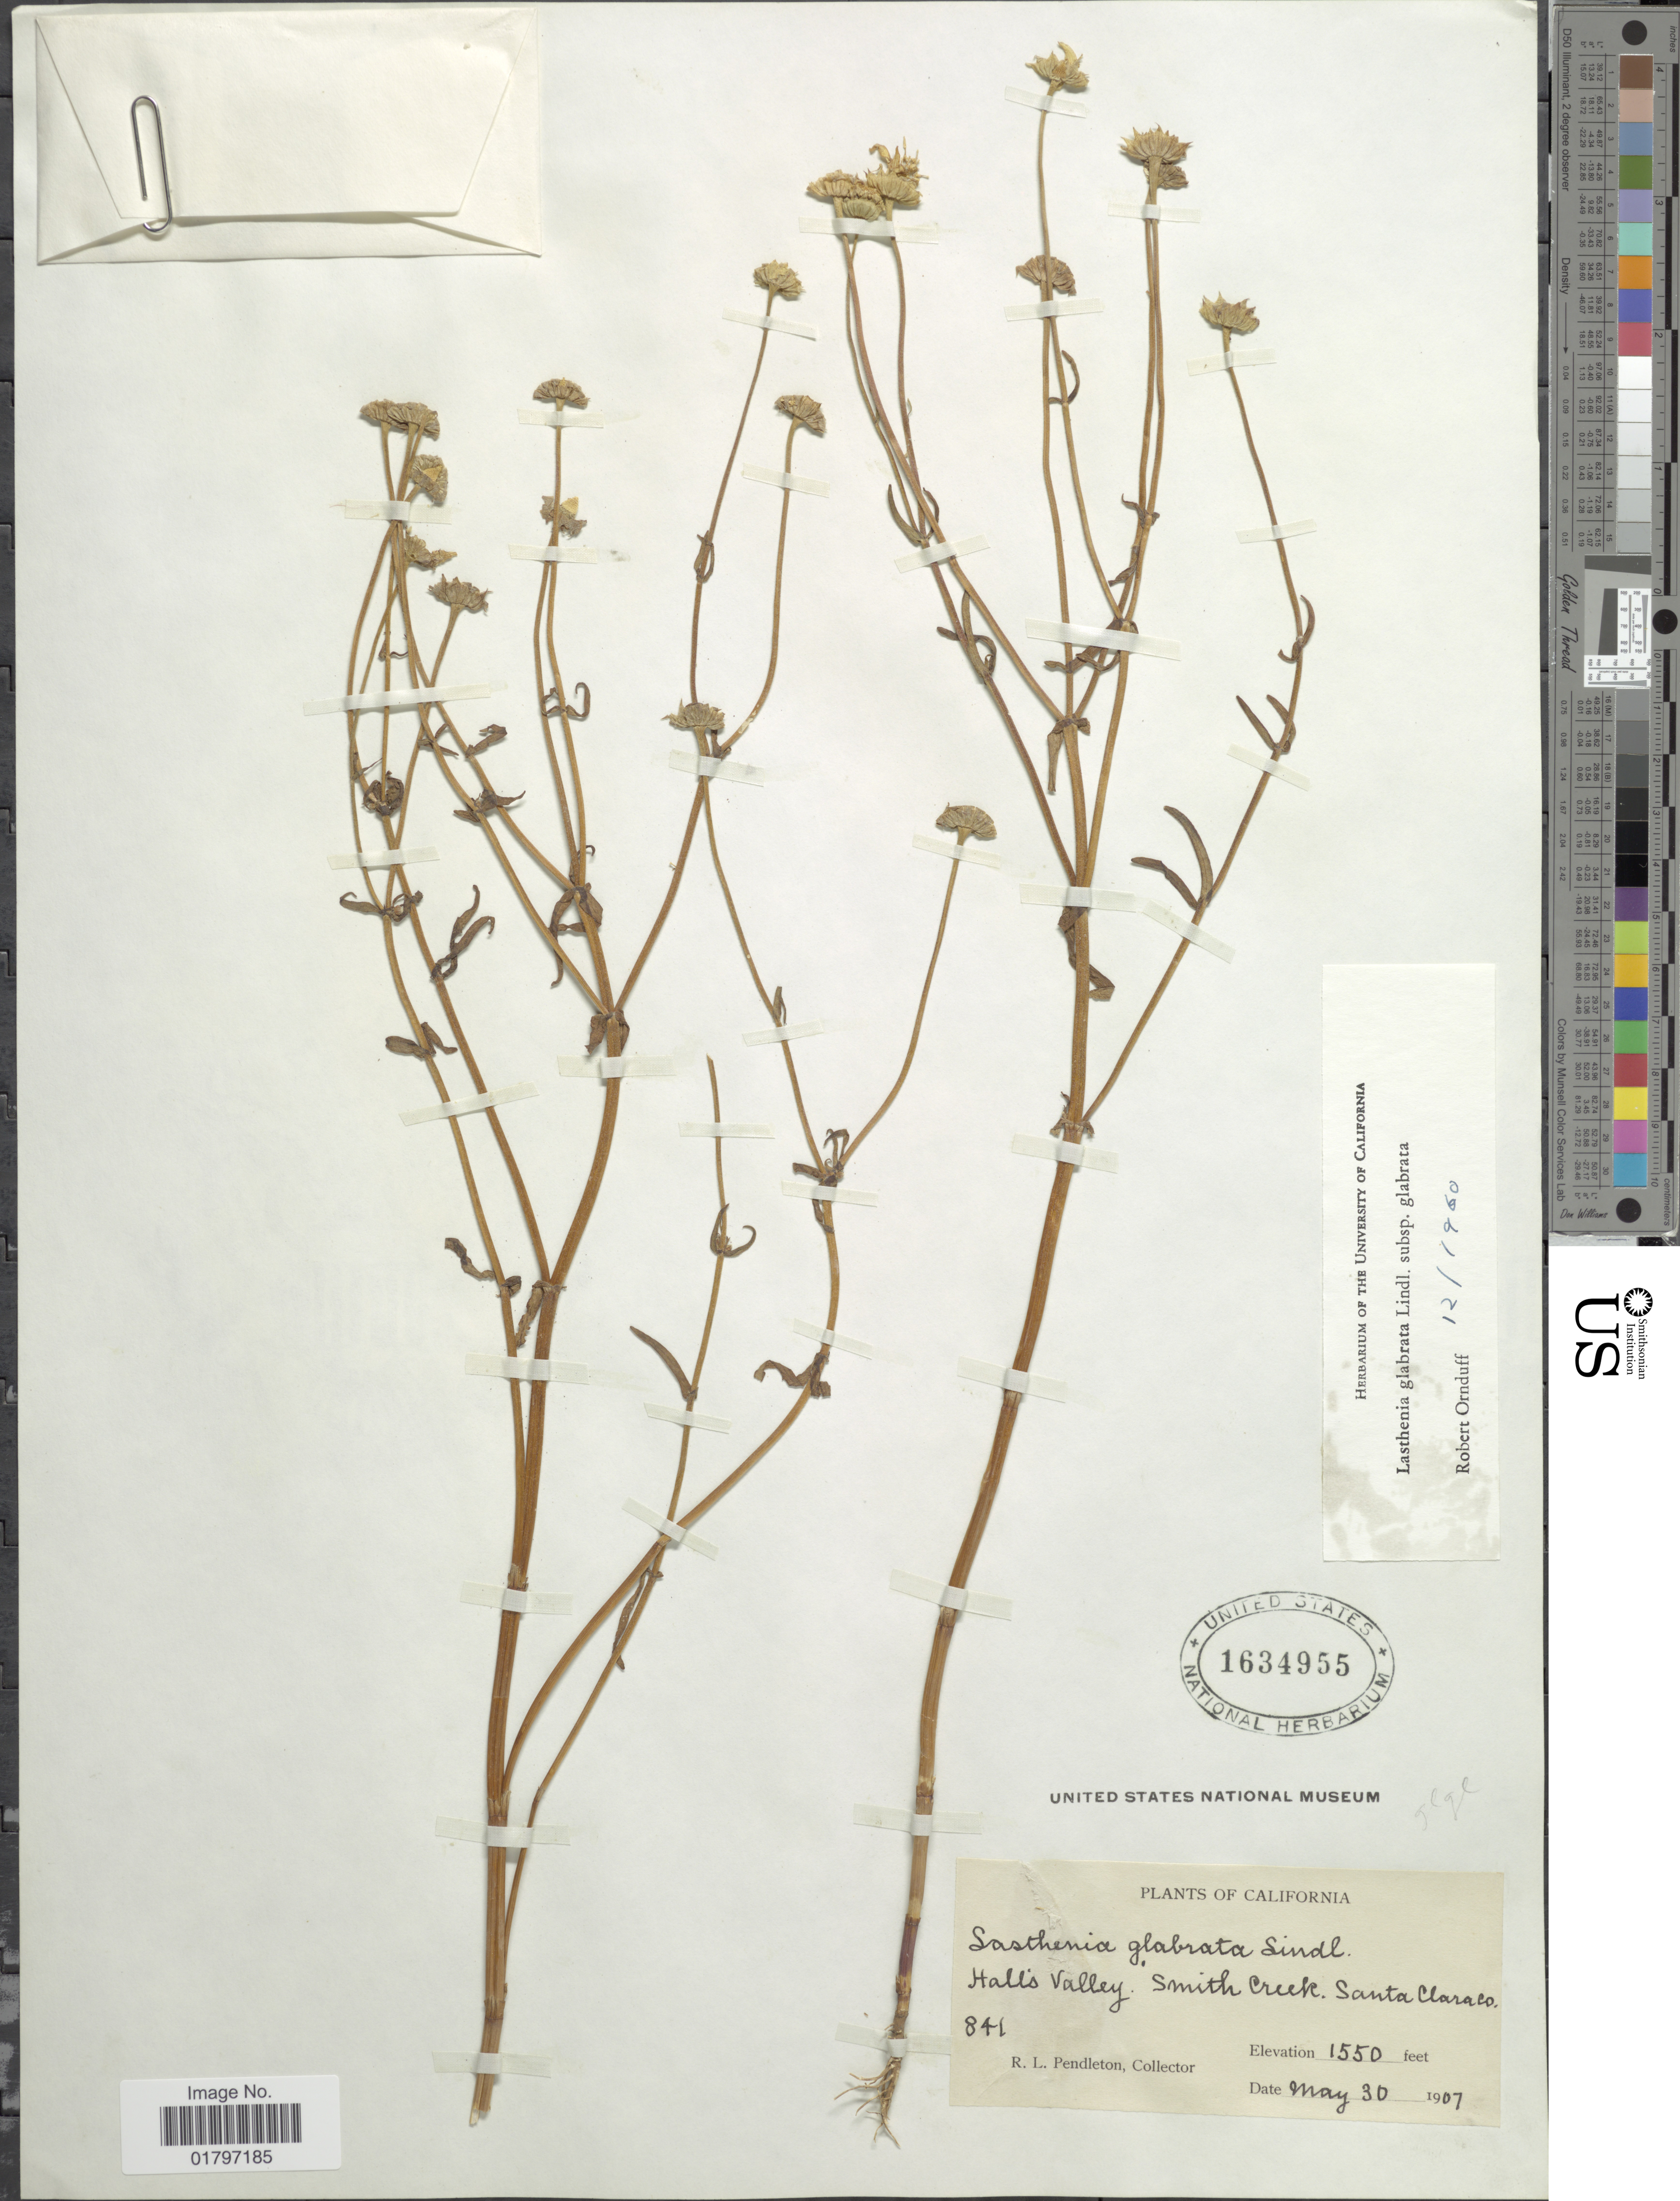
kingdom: Plantae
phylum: Tracheophyta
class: Magnoliopsida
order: Asterales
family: Asteraceae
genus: Lasthenia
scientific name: Lasthenia glabrata subsp. glabrata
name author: Lindl.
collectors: R. Pendleton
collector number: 841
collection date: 1907-05-30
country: United States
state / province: California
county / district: Santa Clara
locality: Hall's Valley, Smith Creek, Santa Clara Co.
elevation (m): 472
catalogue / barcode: US 1634955